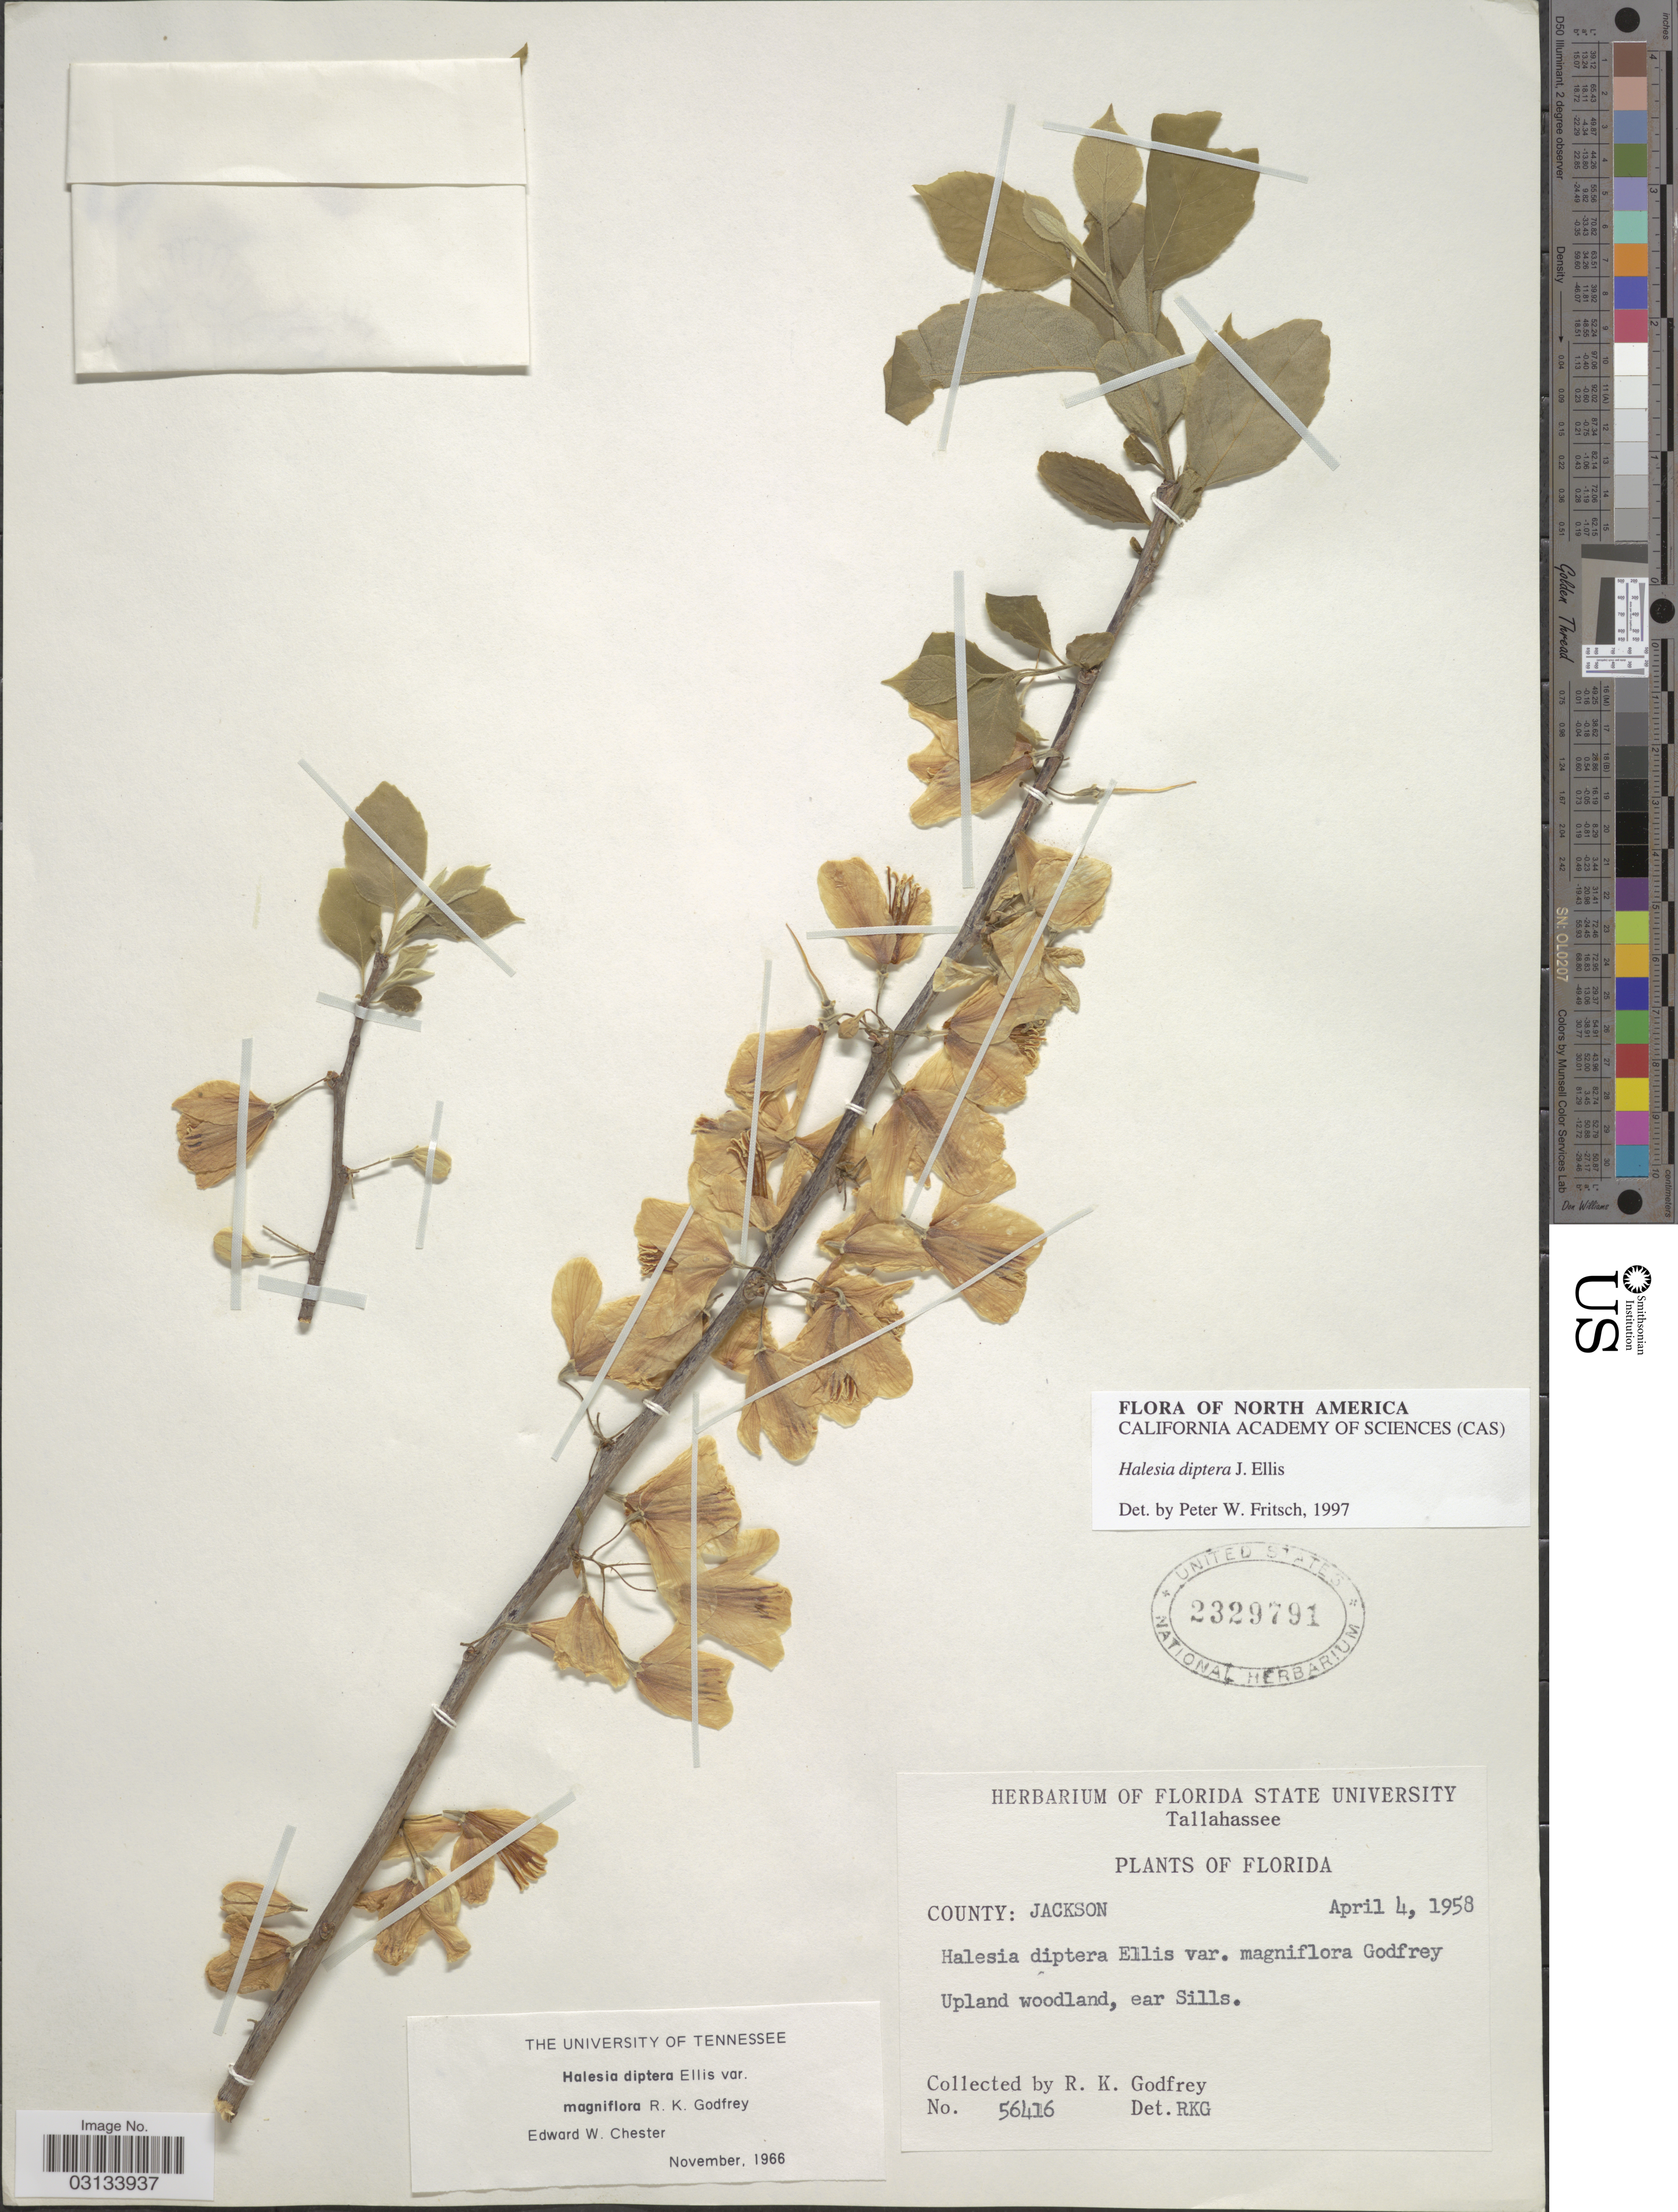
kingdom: Plantae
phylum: Tracheophyta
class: Magnoliopsida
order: Ericales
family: Styracaceae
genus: Halesia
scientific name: Halesia diptera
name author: J. Ellis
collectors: R. K. Godfrey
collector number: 56416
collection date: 1958-04-04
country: United States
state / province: Florida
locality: Tallahassee [unsure placement] County: Jackson. Upland woodland, near Sills.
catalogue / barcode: US 2329791